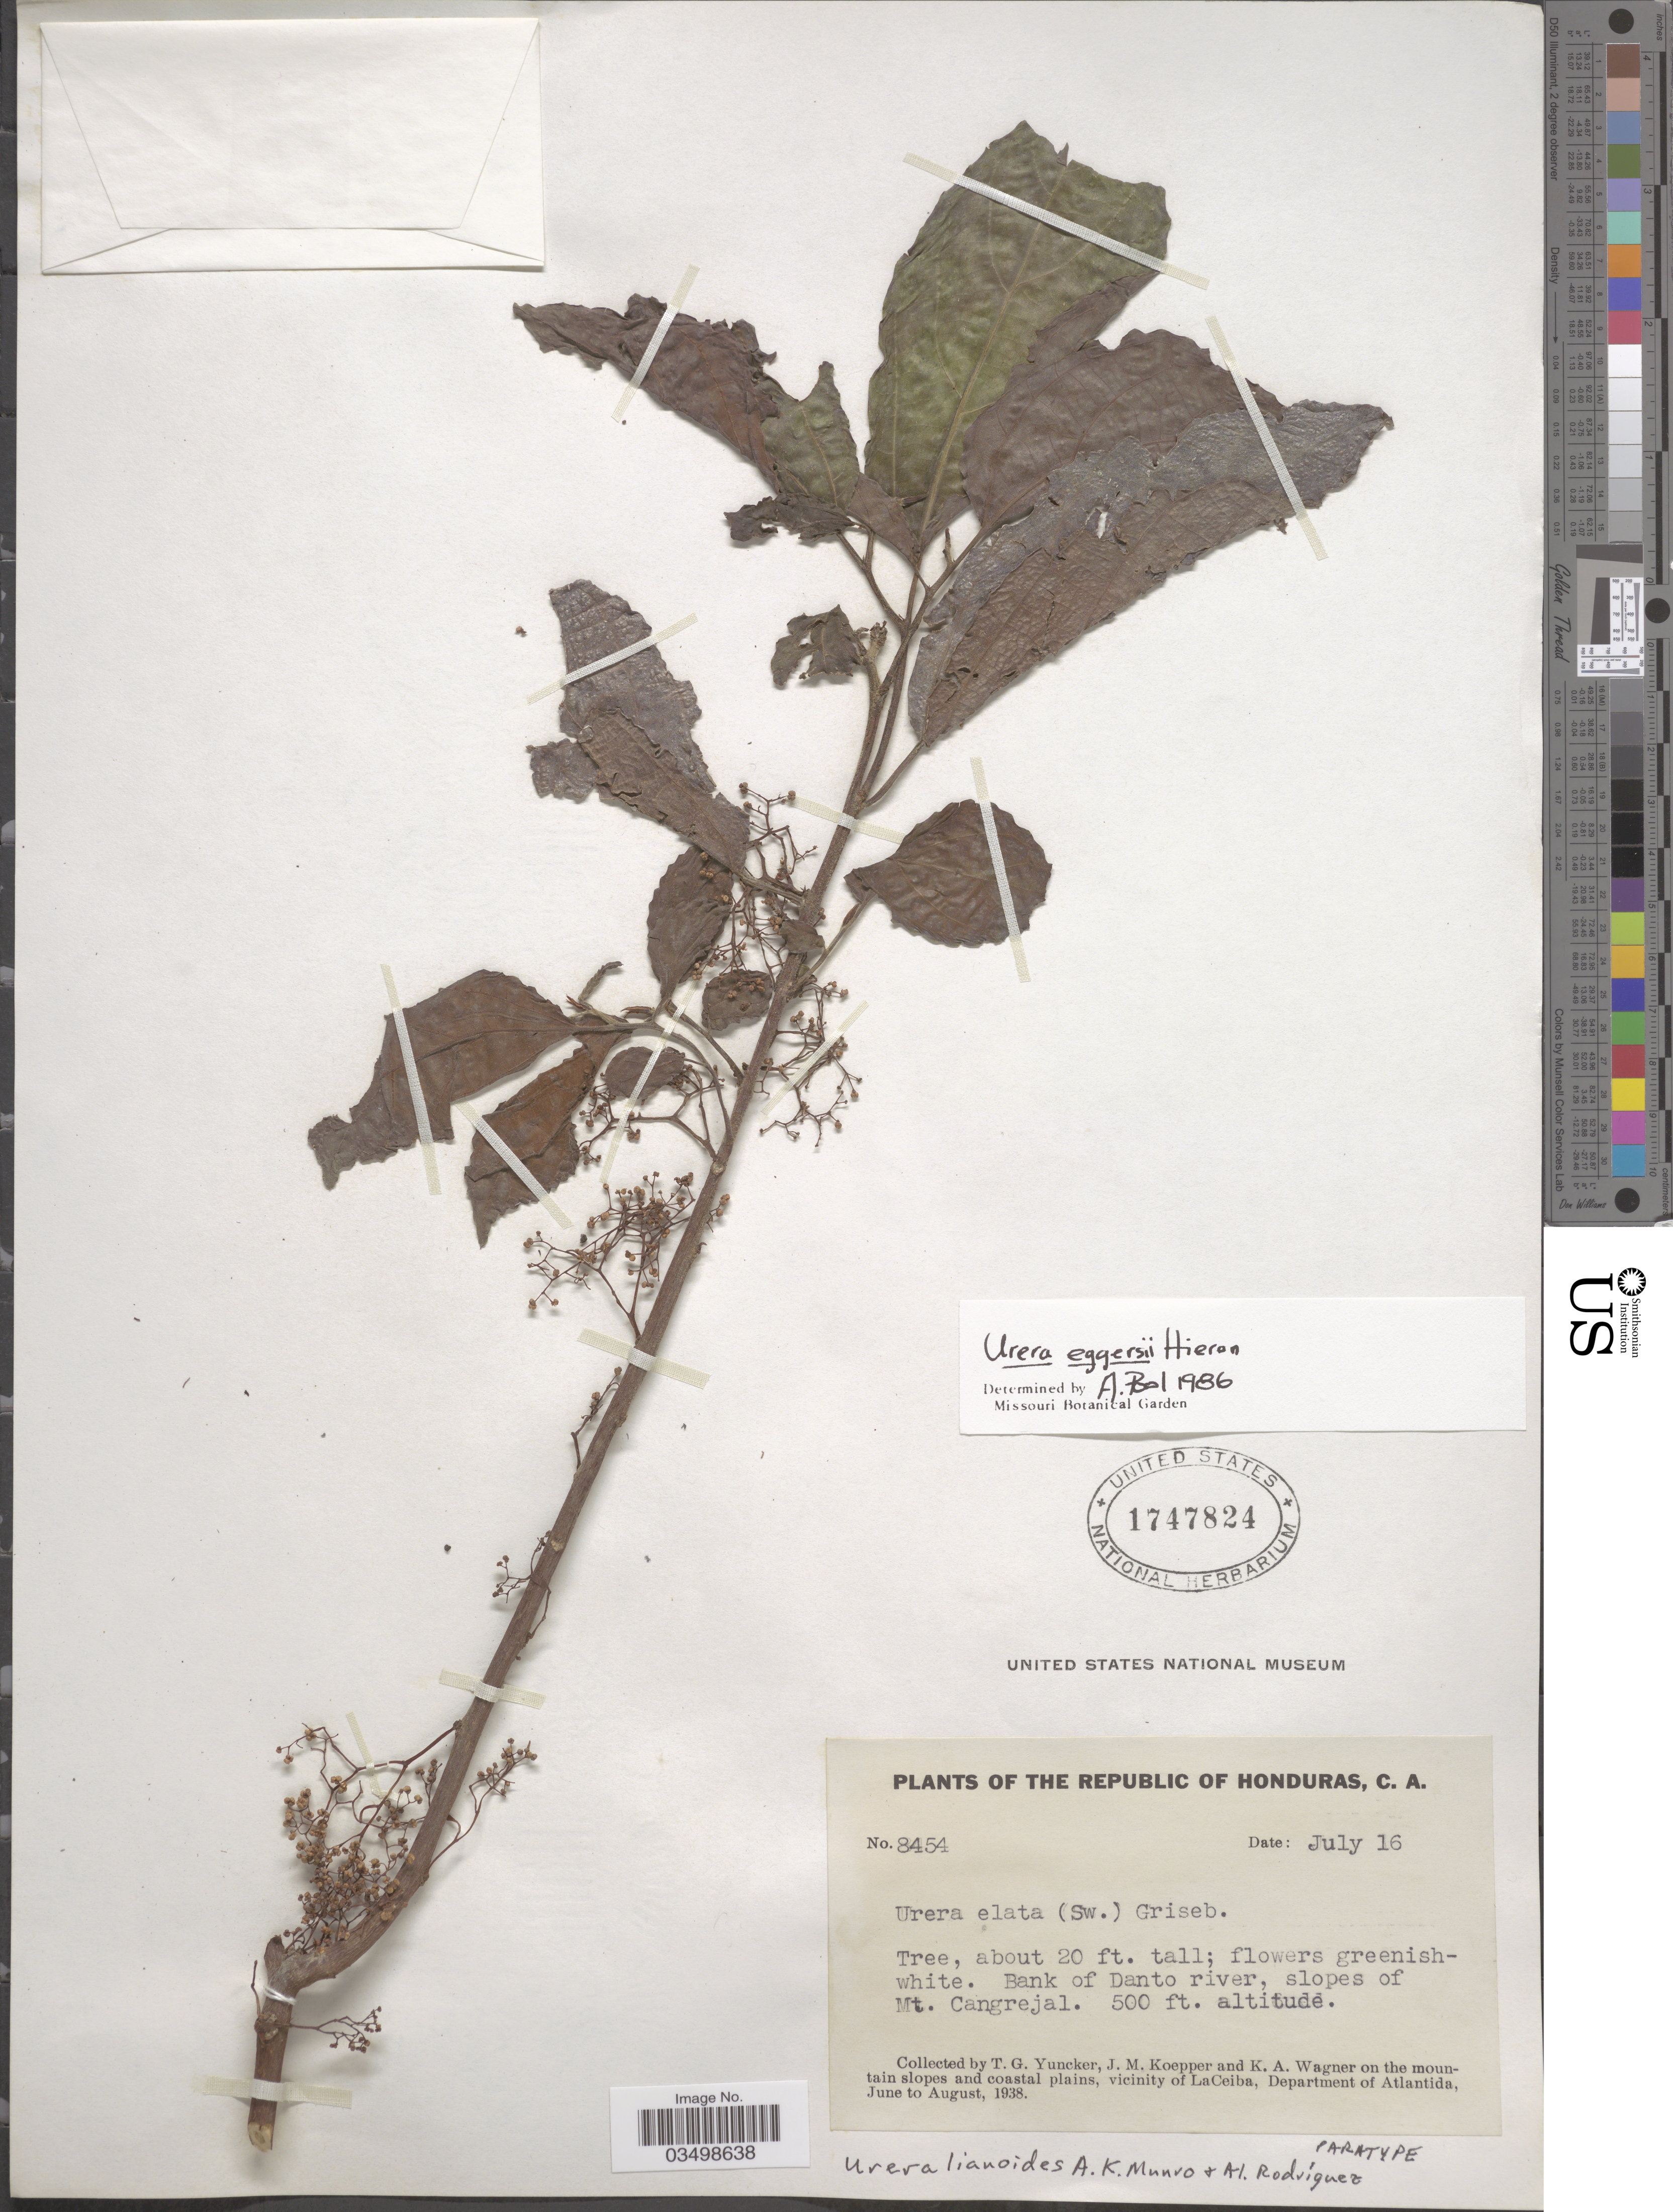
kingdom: Plantae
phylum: Tracheophyta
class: Magnoliopsida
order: Rosales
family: Urticaceae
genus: Urera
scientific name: Urera lianoides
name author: A.K. Munro & Al. Rodr.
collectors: T. G. Yuncker, J. M. Koepper & K. A. Wagner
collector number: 8454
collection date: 1938-07-16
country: Honduras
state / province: Atlantida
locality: Bank of Danto river, slopes of Mt. Cangrejal. On the mountain slopes and coastal plains, vicinity of LaCeiba, Department of Atlantida.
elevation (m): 152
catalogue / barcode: US 1747824